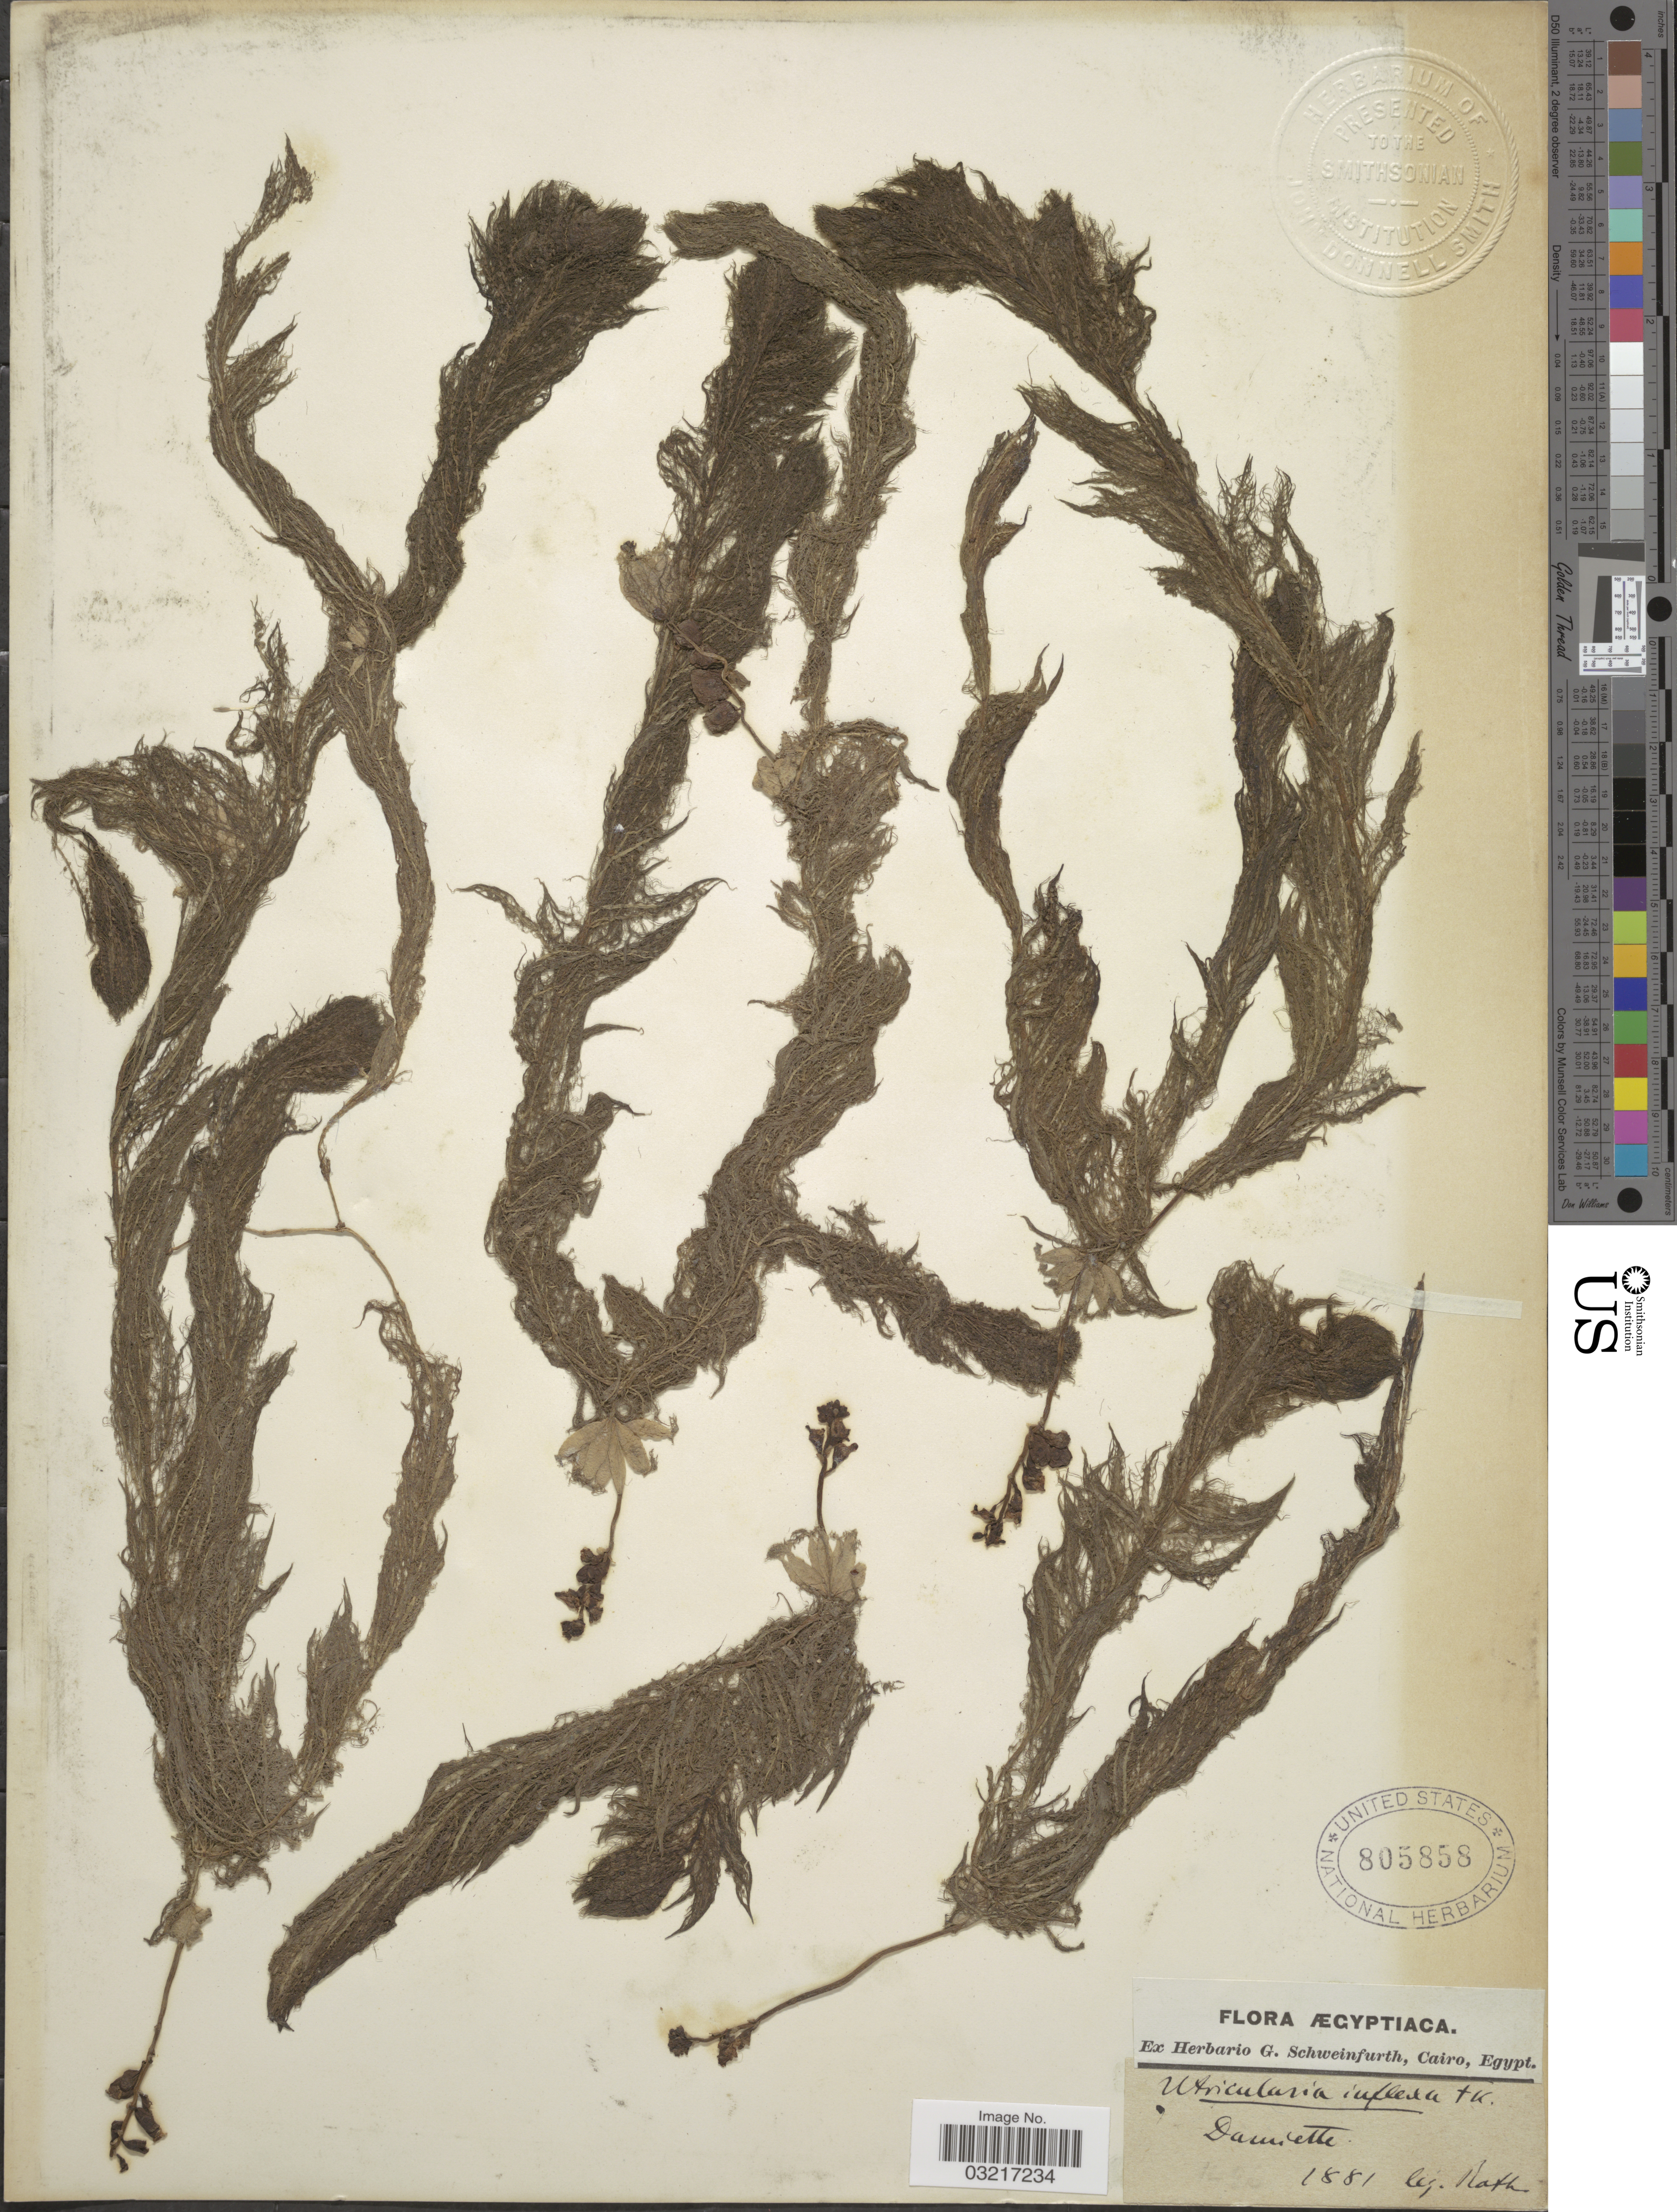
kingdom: Plantae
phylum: Tracheophyta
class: Magnoliopsida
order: Lamiales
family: Lentibulariaceae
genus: Utricularia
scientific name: Utricularia inflexa var. inflexa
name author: Forssk.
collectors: Roth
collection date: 1881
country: Egypt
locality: Damiette.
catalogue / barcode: US 805858